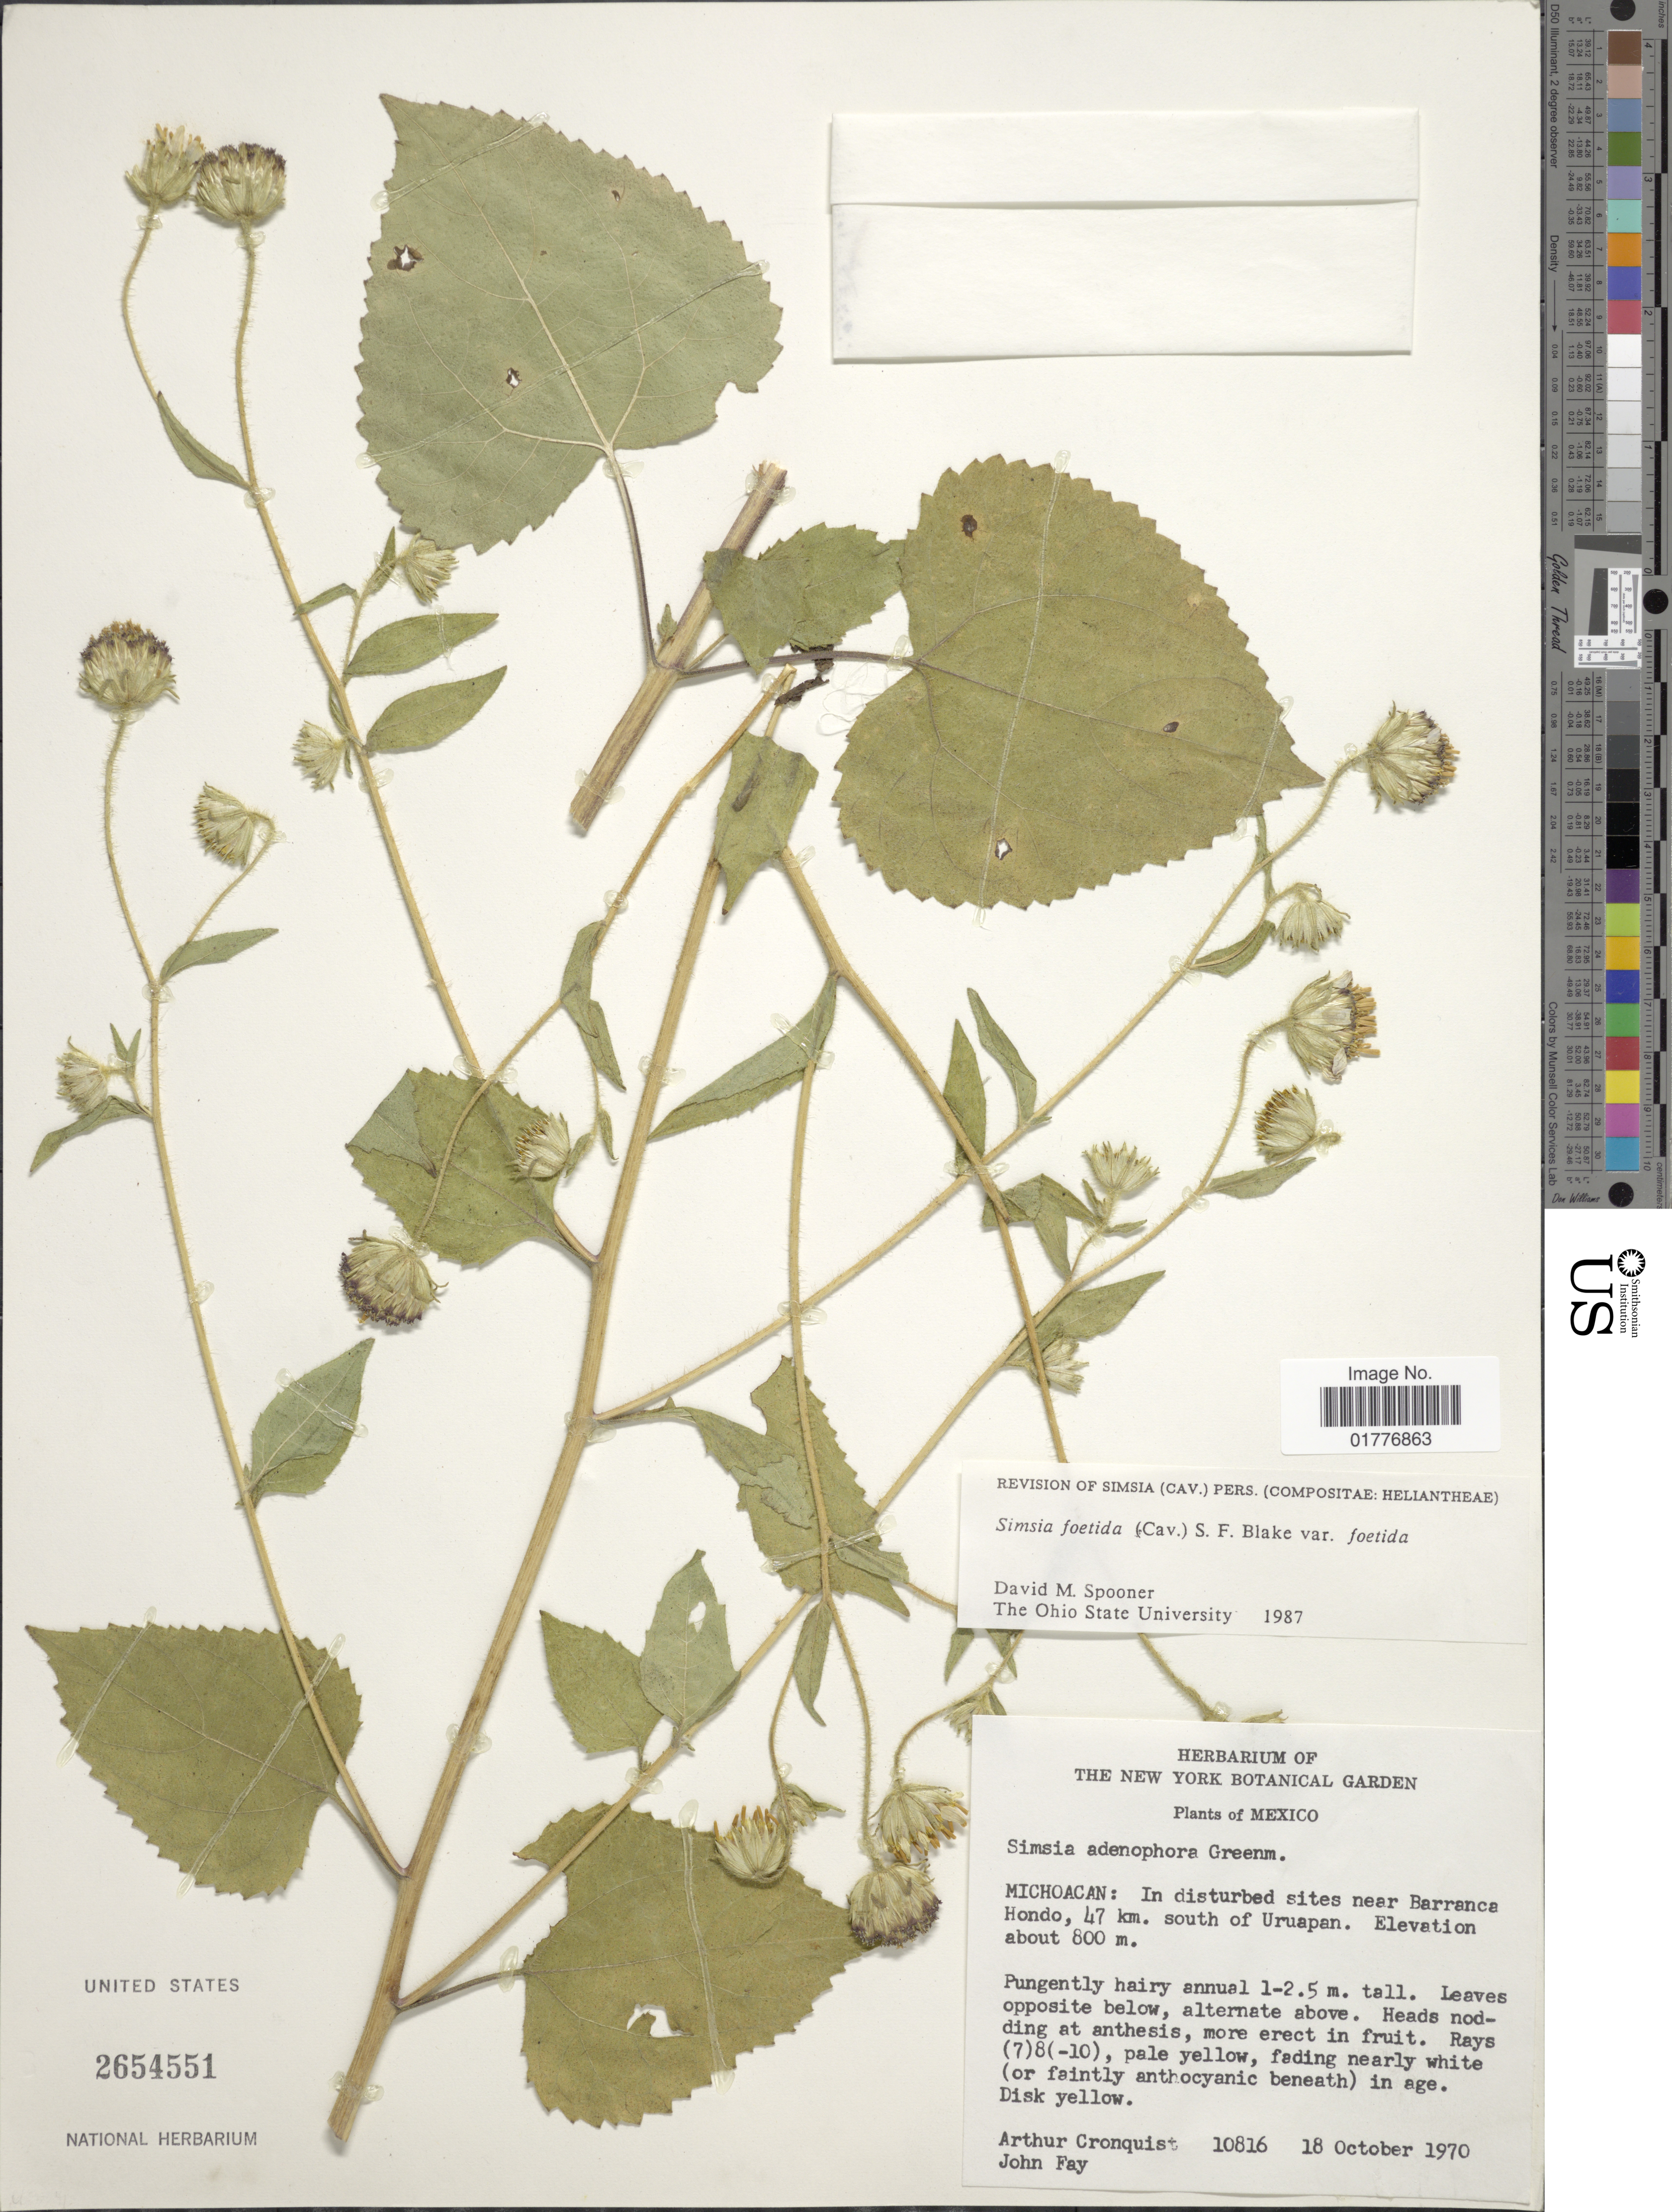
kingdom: Plantae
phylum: Tracheophyta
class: Magnoliopsida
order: Asterales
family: Asteraceae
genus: Simsia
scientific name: Simsia foetida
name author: (Cav.) S.F. Blake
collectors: A. J. Cronquist & J. M. Fay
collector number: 10816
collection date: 1970-10-18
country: Mexico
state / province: Michoacán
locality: Michoacan: In disturbed sites near Barranca Hondo, 47 km. south of Uruapan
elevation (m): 800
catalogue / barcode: US 2654551